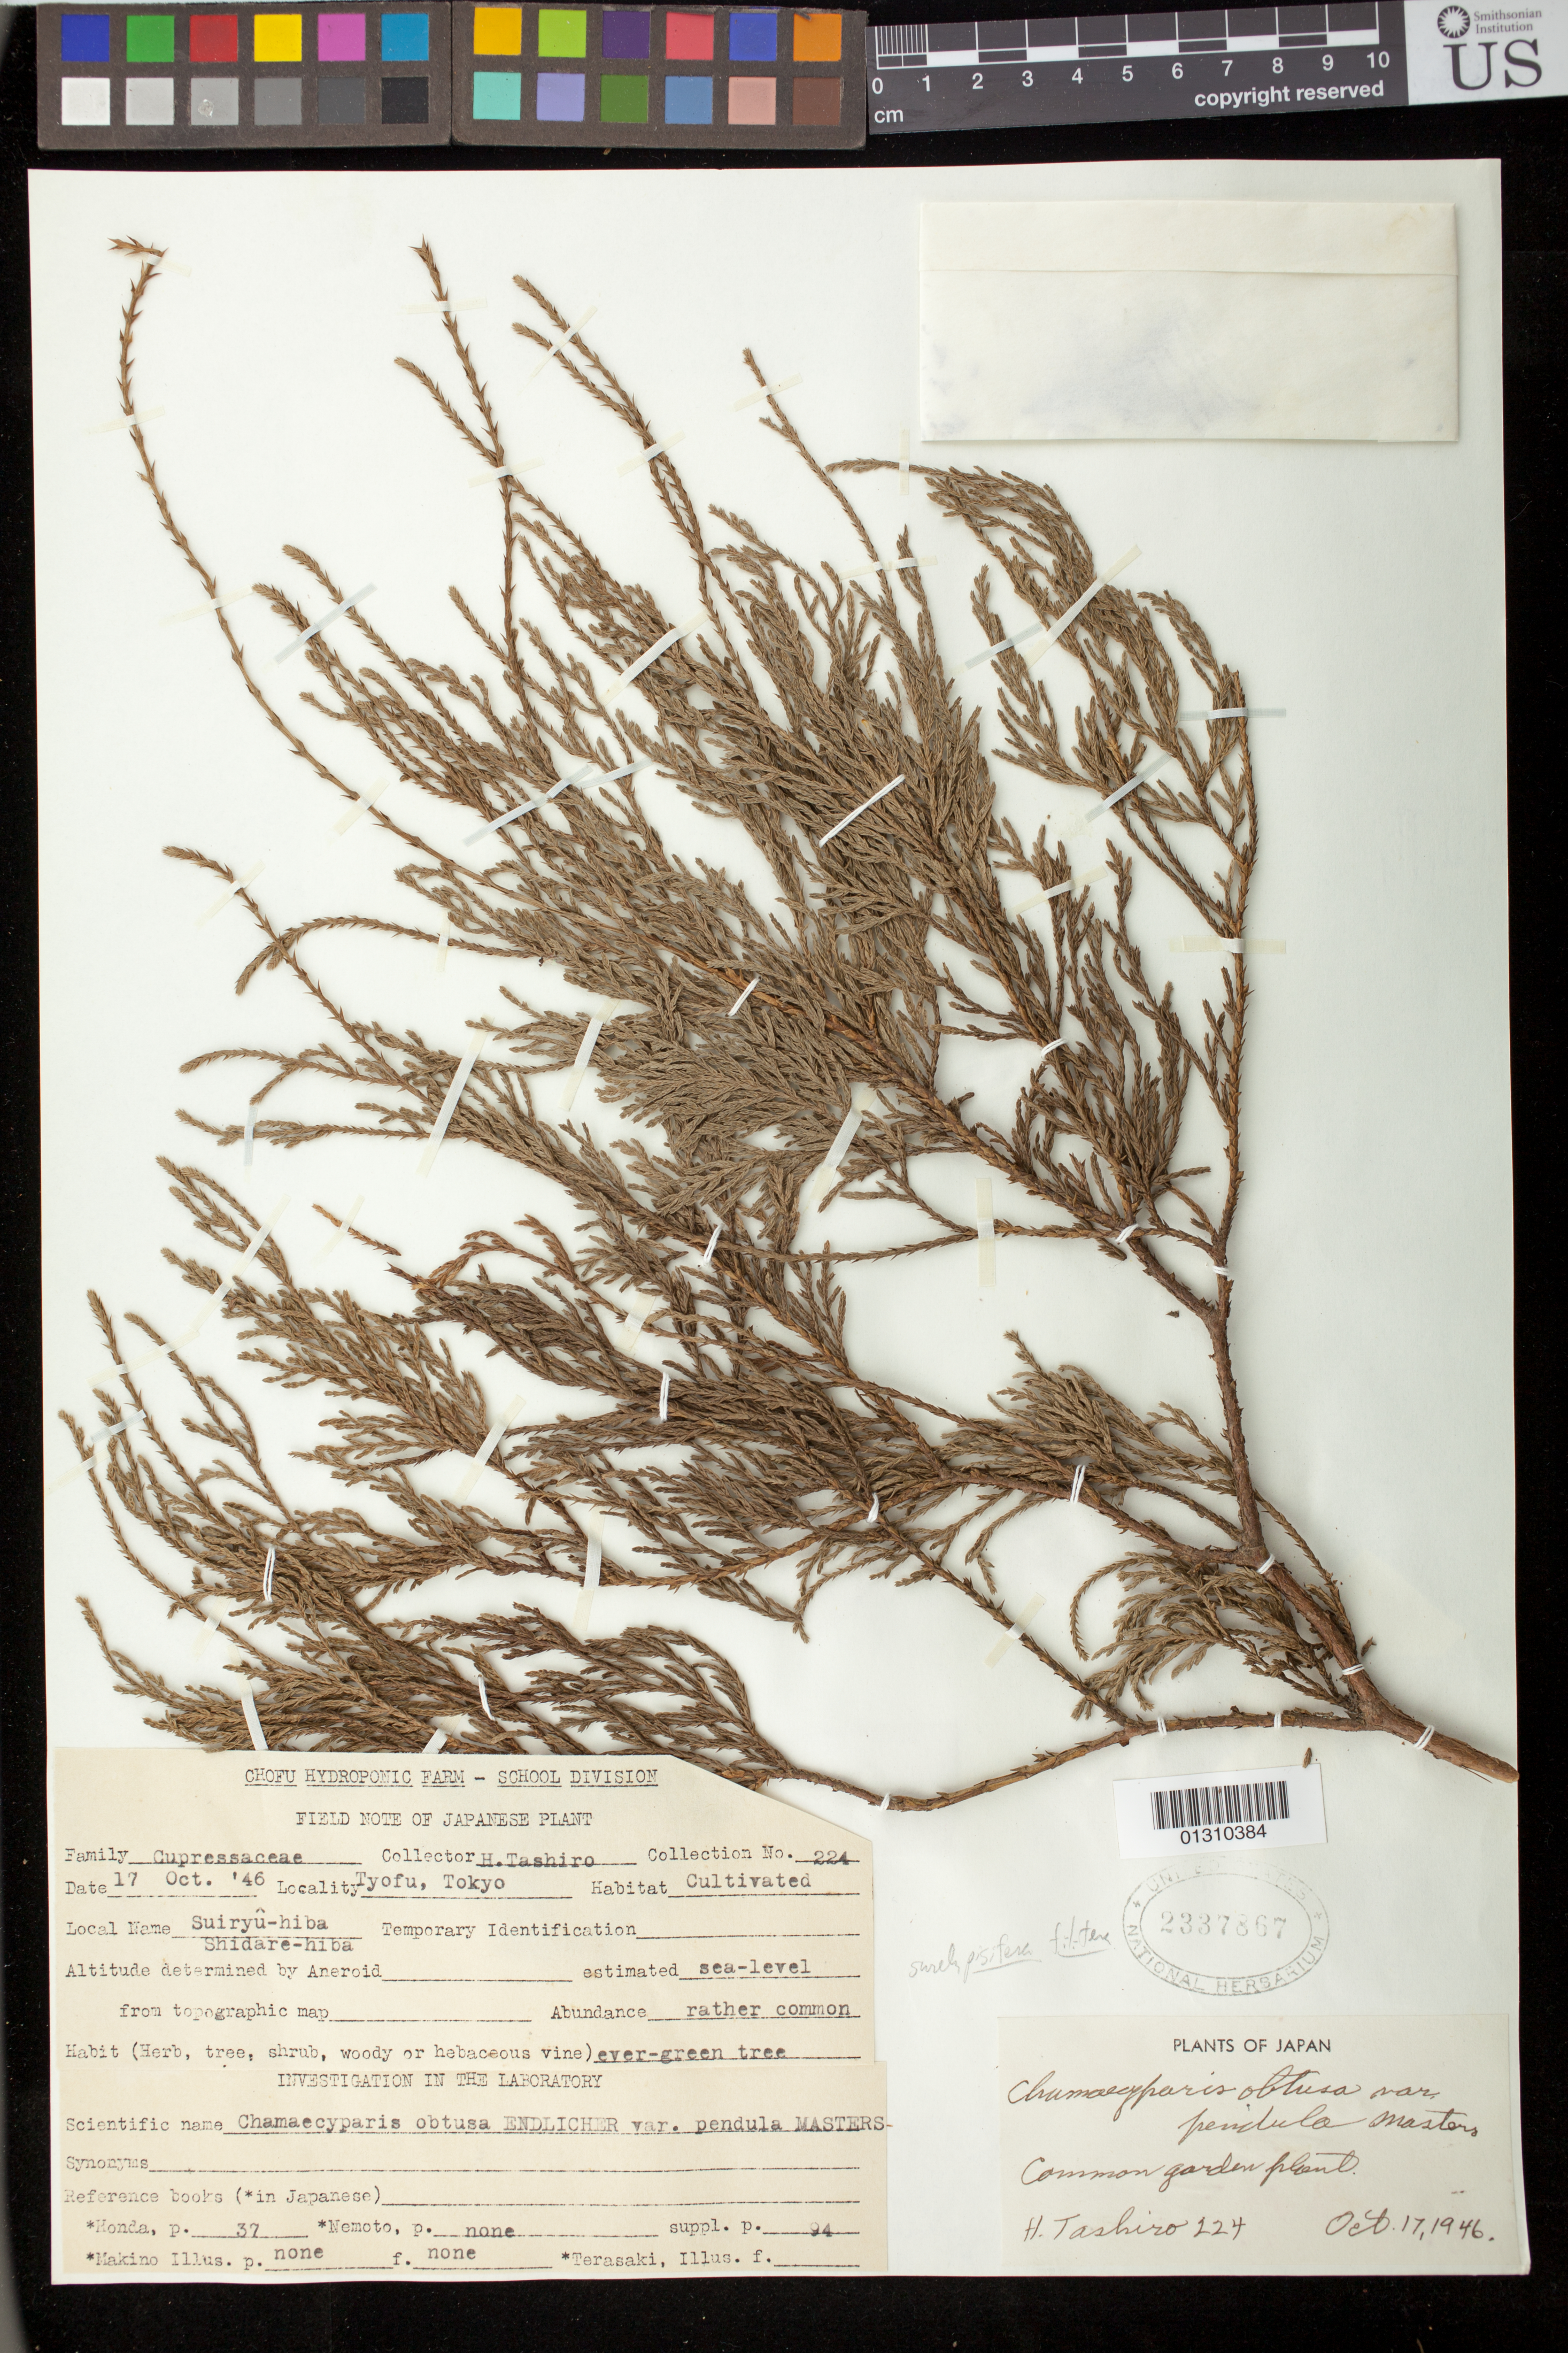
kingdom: Plantae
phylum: Tracheophyta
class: Pinopsida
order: Pinales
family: Cupressaceae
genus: Chamaecyparis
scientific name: Chamaecyparis pisifera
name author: (Siebold & Zucc.) Endl.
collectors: H. Tashiro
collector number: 224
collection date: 1946-10-17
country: Japan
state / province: Tokyo, Federal City of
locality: Tyofu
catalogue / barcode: US 2337867